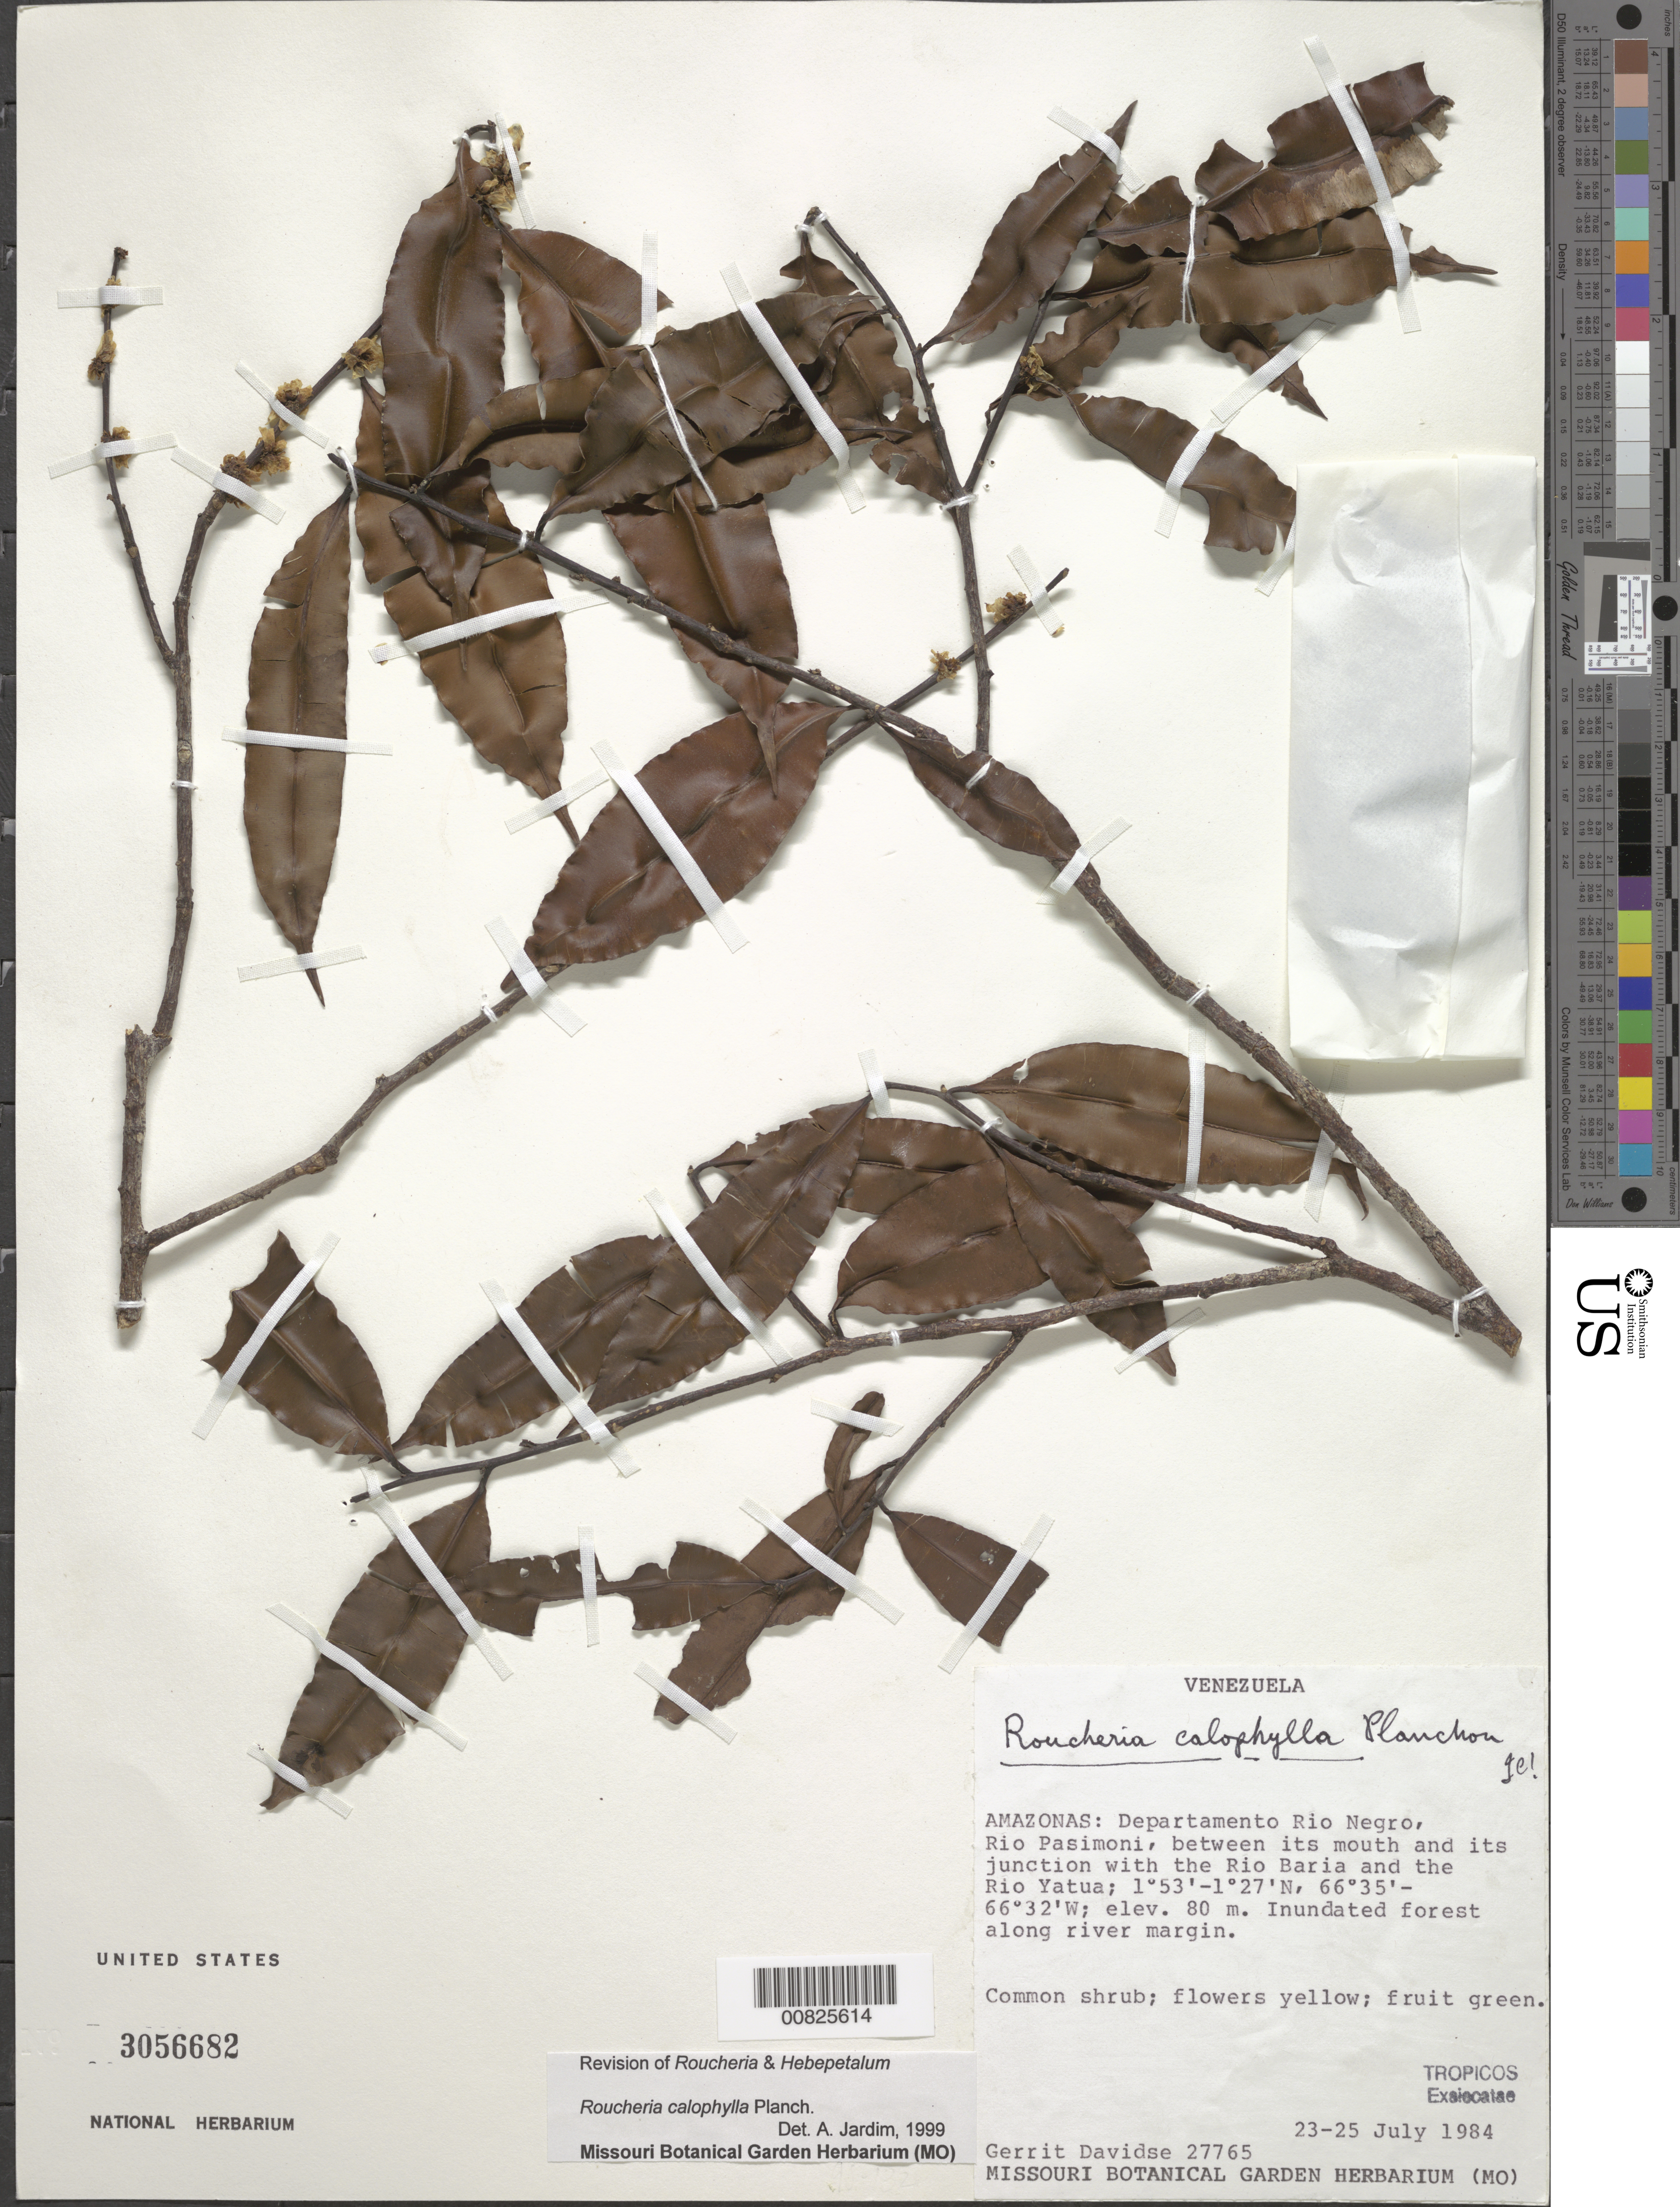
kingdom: Plantae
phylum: Tracheophyta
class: Magnoliopsida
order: Malpighiales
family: Linaceae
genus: Roucheria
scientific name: Roucheria calophylla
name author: Planch.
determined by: Jardim, A.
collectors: G. Davidse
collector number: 27765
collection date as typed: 23-Jul-84 to 25-Jul-84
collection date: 1984-07-23/1984-07-25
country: Venezuela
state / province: Amazonas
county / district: Río Negro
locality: Río Pasimoni, between mouth and junction with Río Baria and Río Yatua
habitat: Inundated forest along river margin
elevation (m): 80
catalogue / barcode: US 3056682